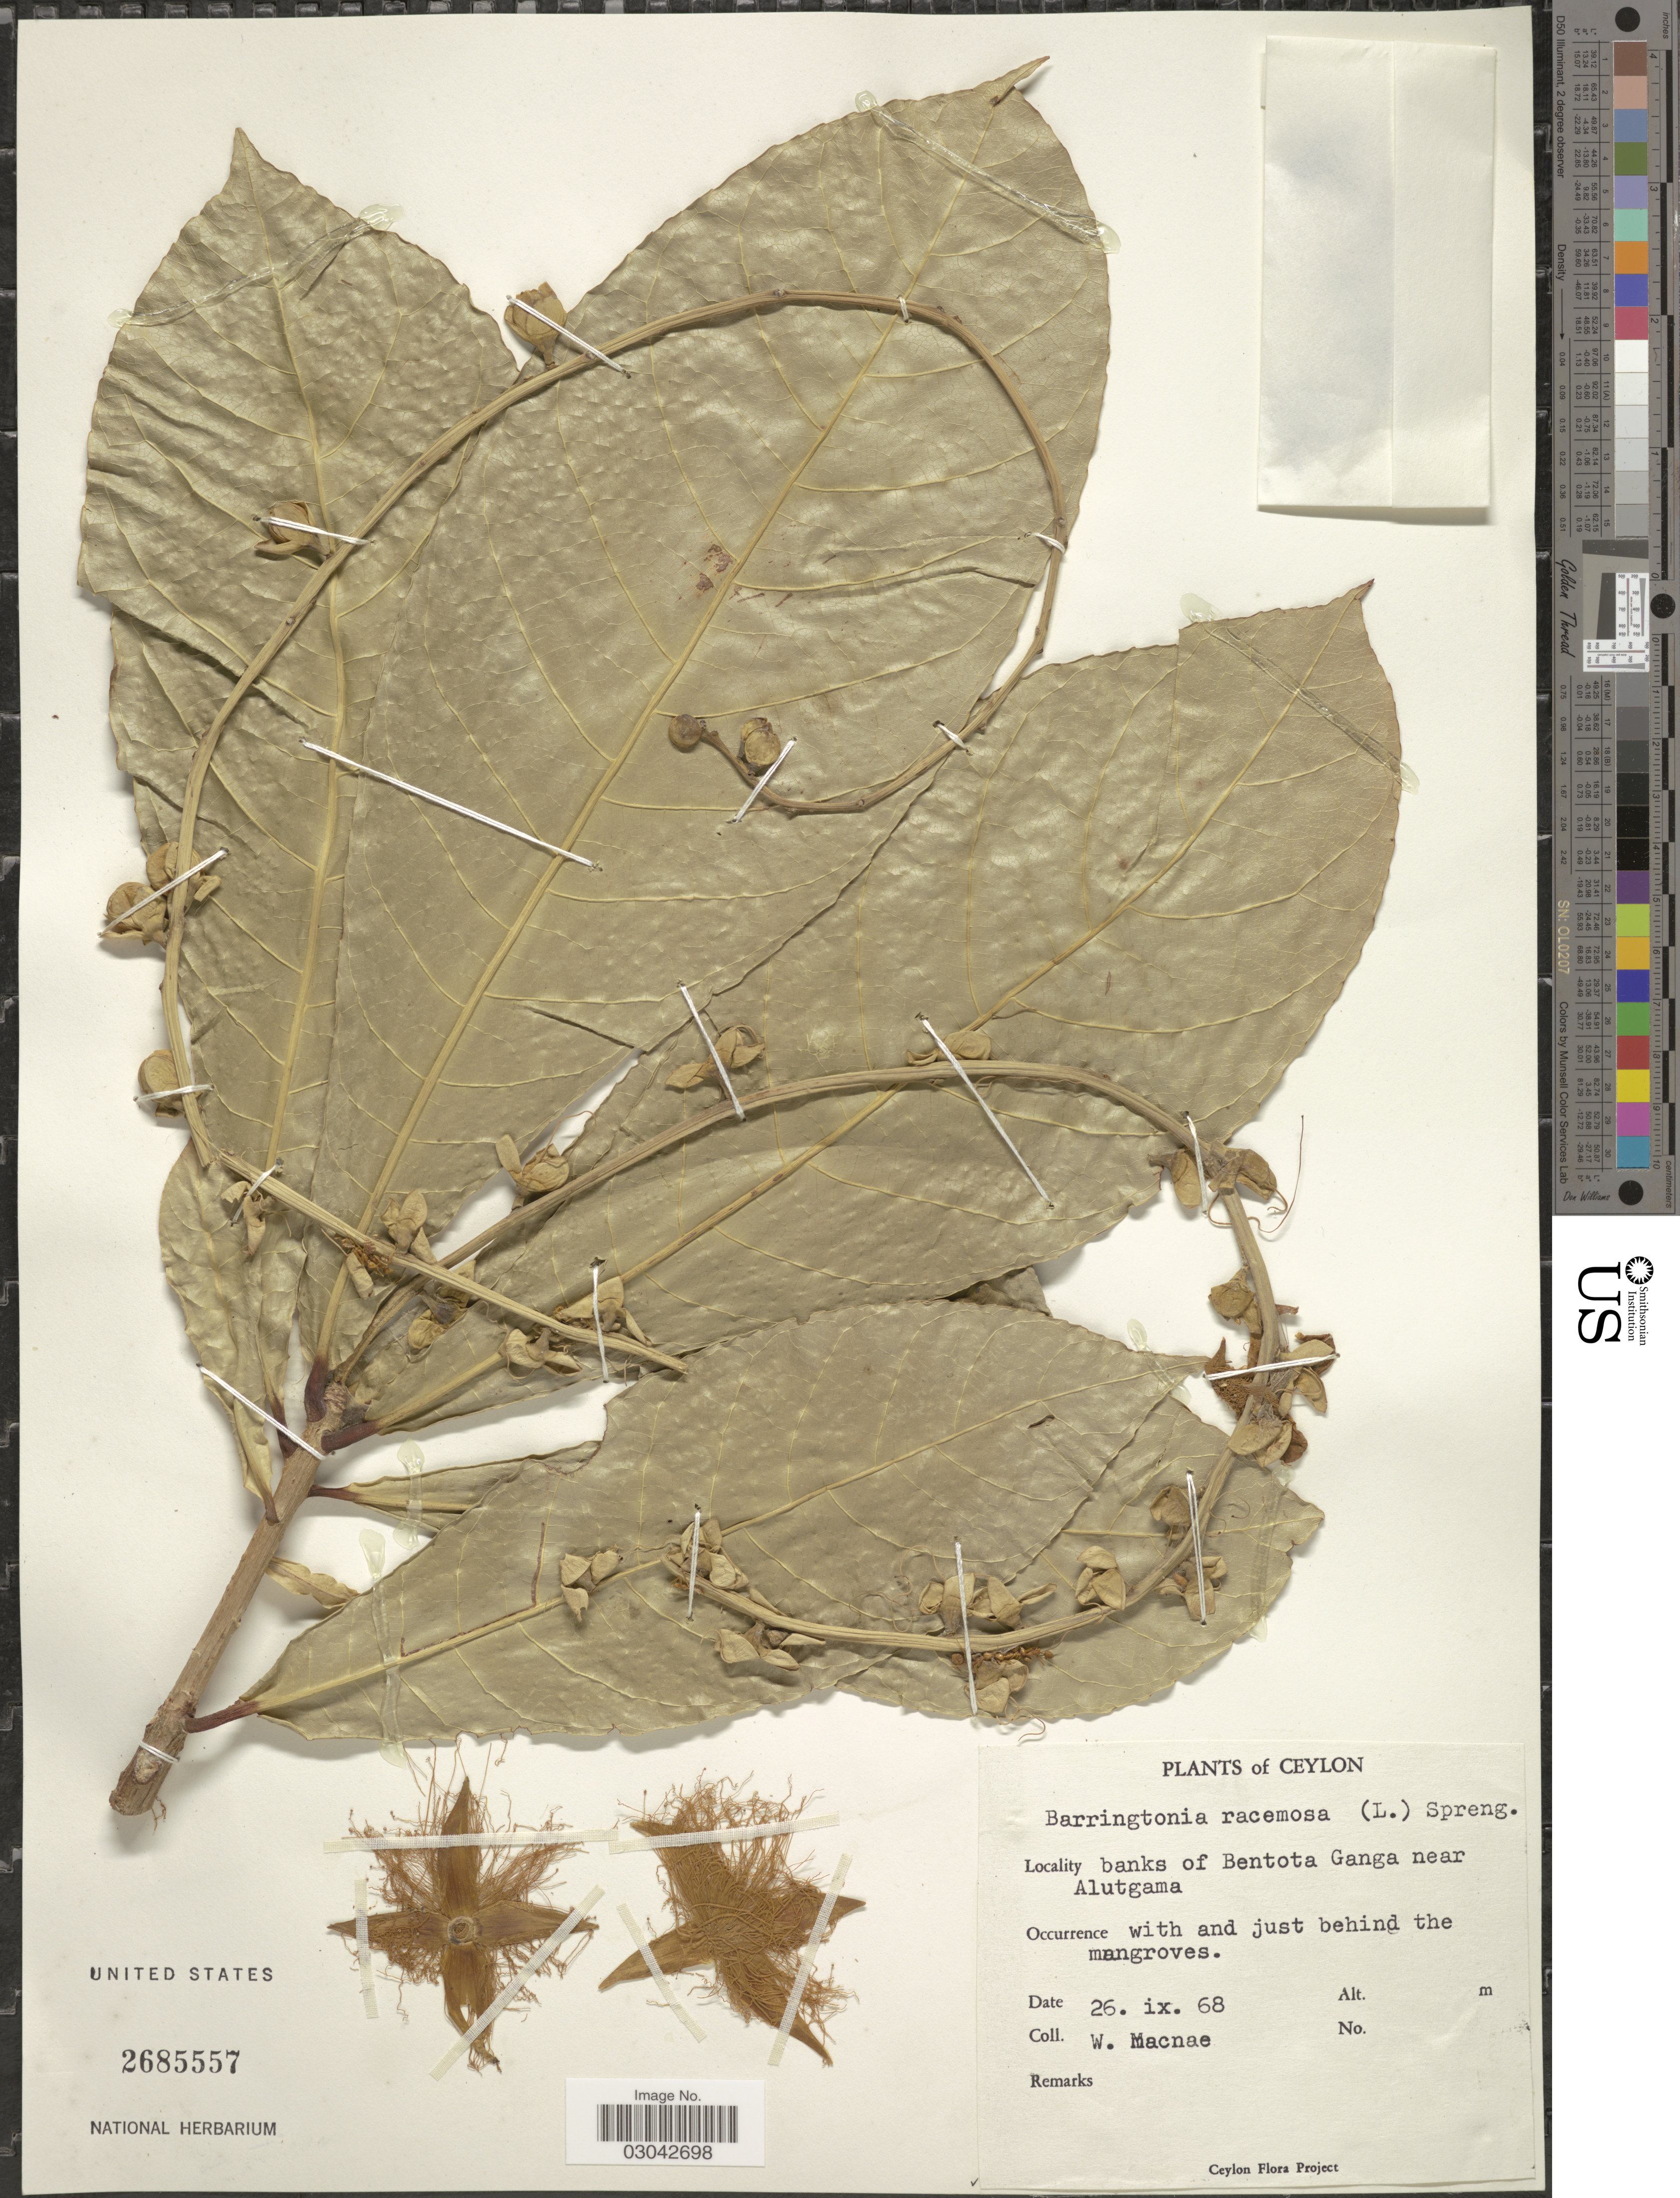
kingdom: Plantae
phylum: Tracheophyta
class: Magnoliopsida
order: Ericales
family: Lecythidaceae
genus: Barringtonia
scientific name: Barringtonia racemosa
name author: (L.) Spreng.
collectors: W. MacNae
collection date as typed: Transcribed d/m/y: 26/9/68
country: Sri Lanka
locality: Ceylon. Banks of Bentota Ganga near Alutgama.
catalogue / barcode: US 2685557